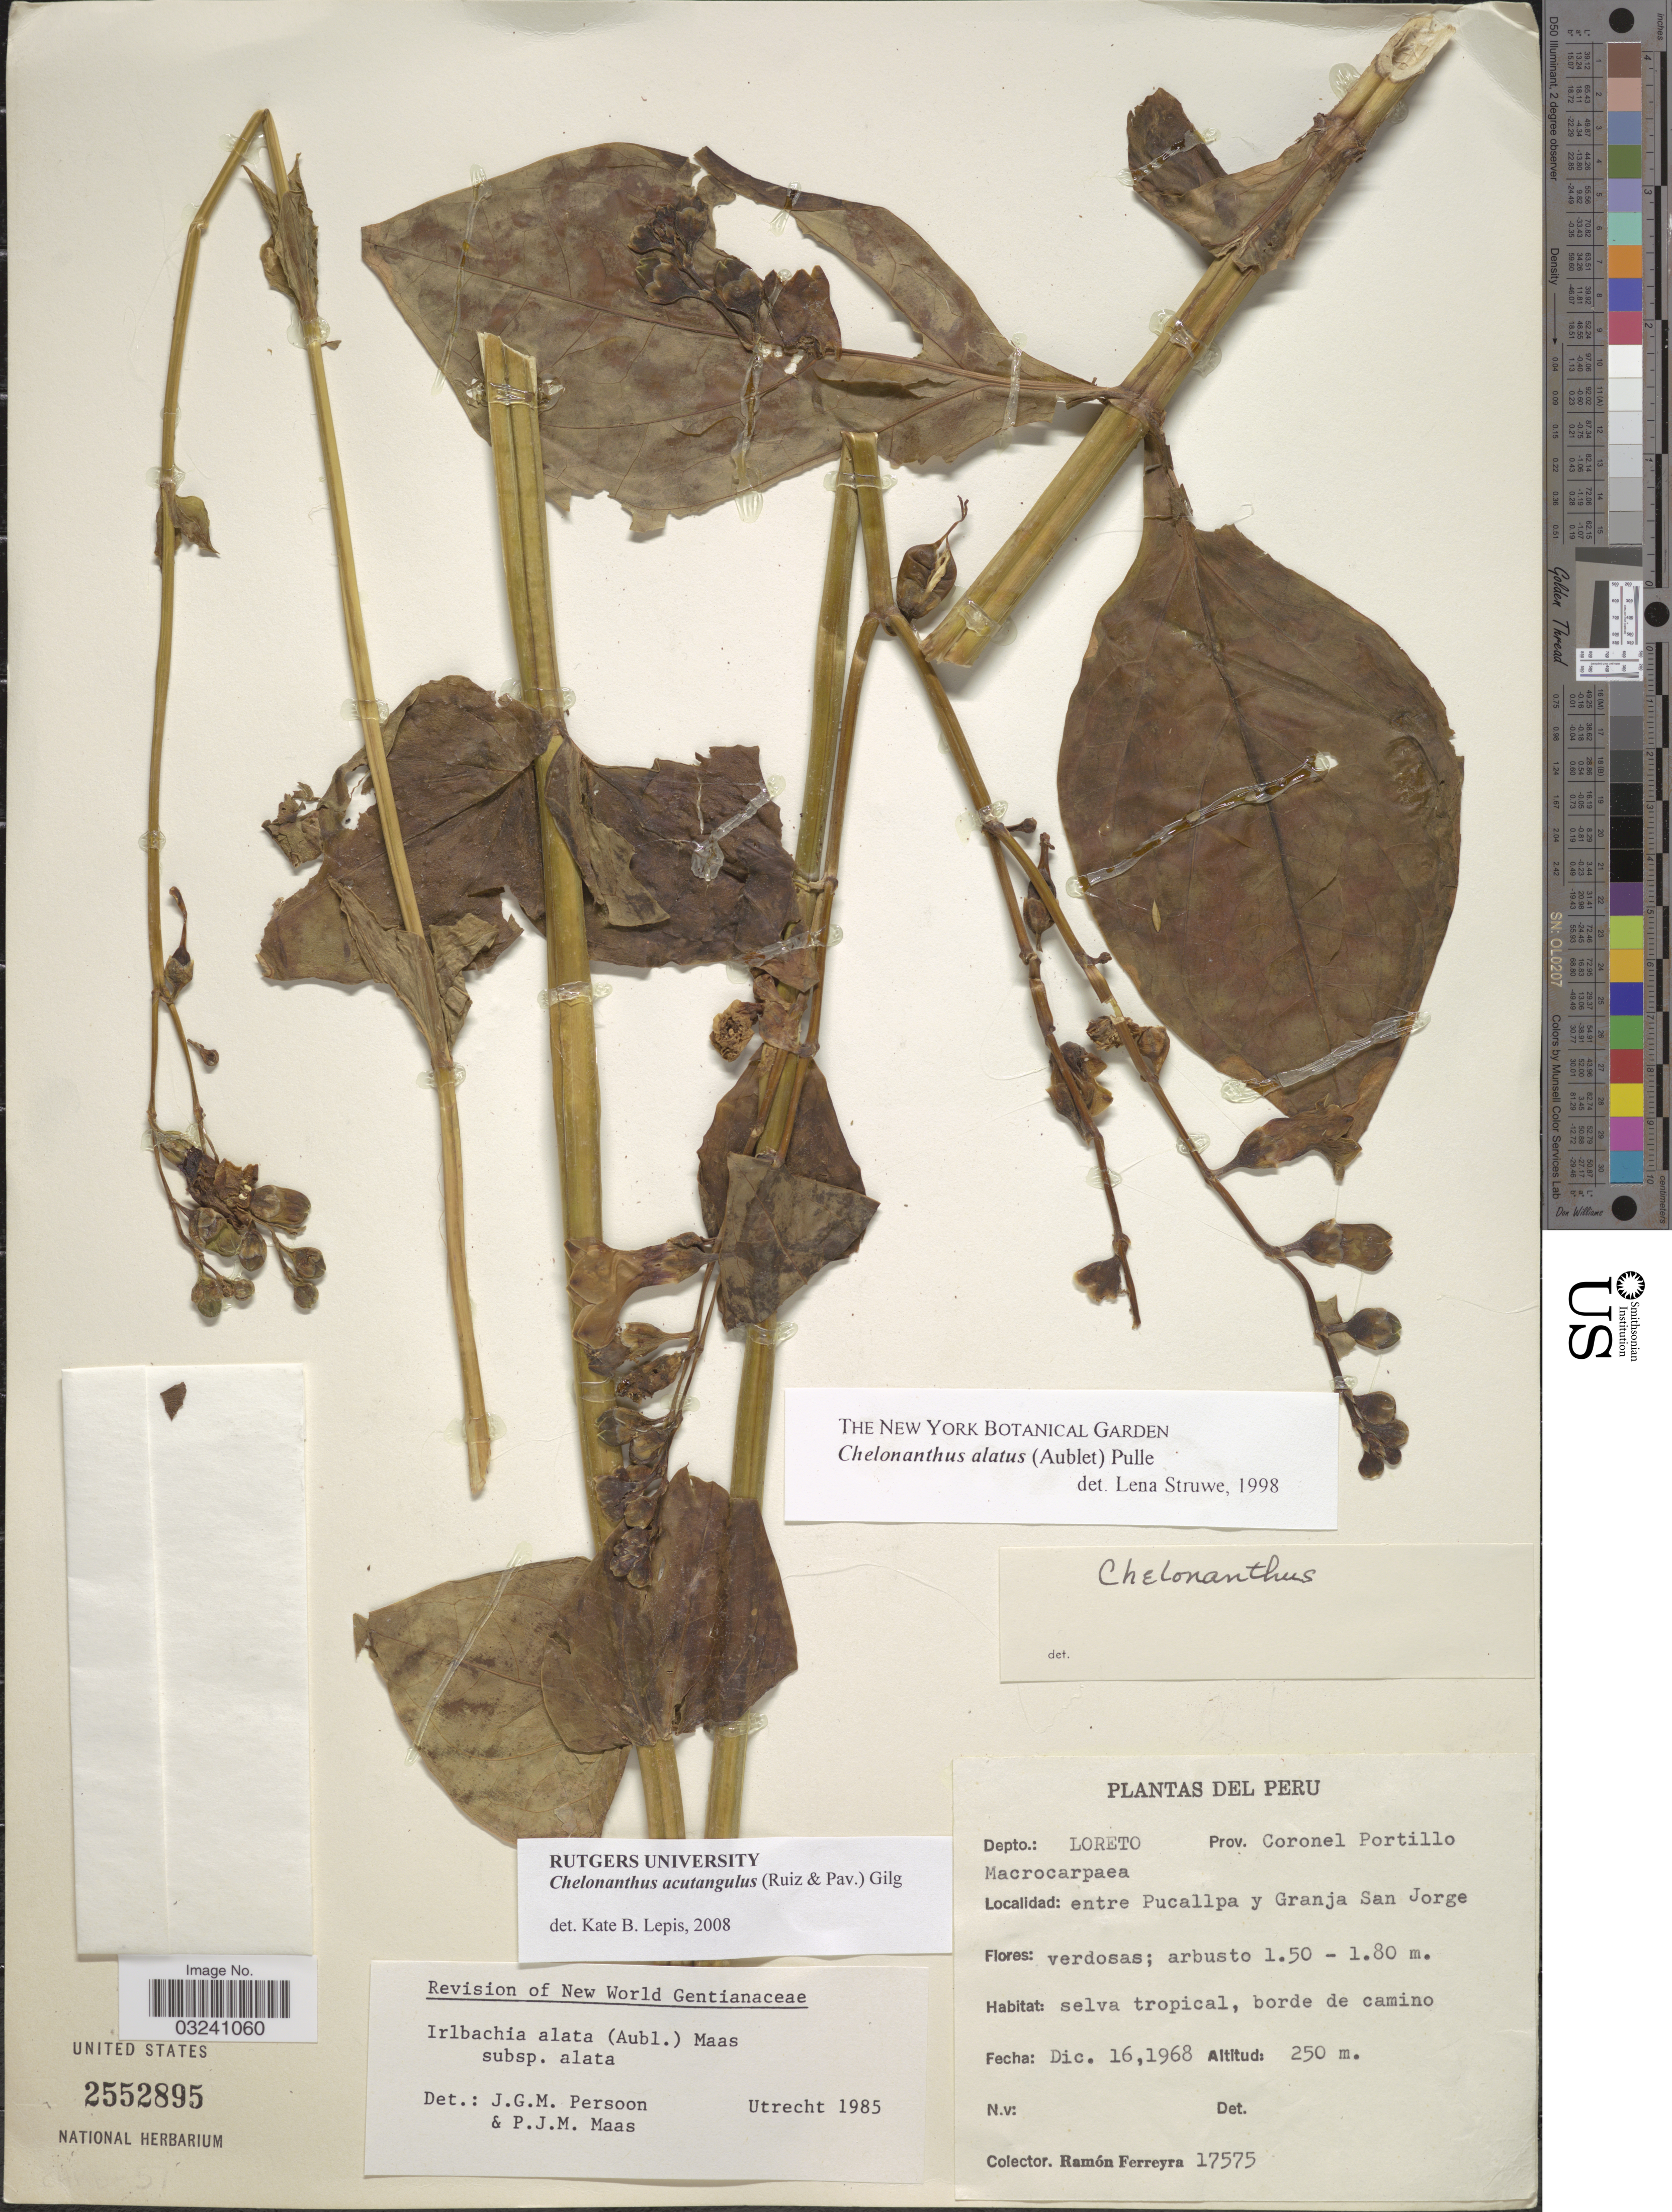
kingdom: Plantae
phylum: Tracheophyta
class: Magnoliopsida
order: Gentianales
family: Gentianaceae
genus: Chelonanthus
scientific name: Chelonanthus acutangulus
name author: (Ruiz & Pav.) Gilg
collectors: R. A. Ferreyra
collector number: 17575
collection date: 1968-12-16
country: Peru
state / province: Loreto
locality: Depto.: Loreto. Prov. Coronel Portillo. Entre Pucallpa y Granja San Jorge.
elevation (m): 250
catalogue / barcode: US 2552895